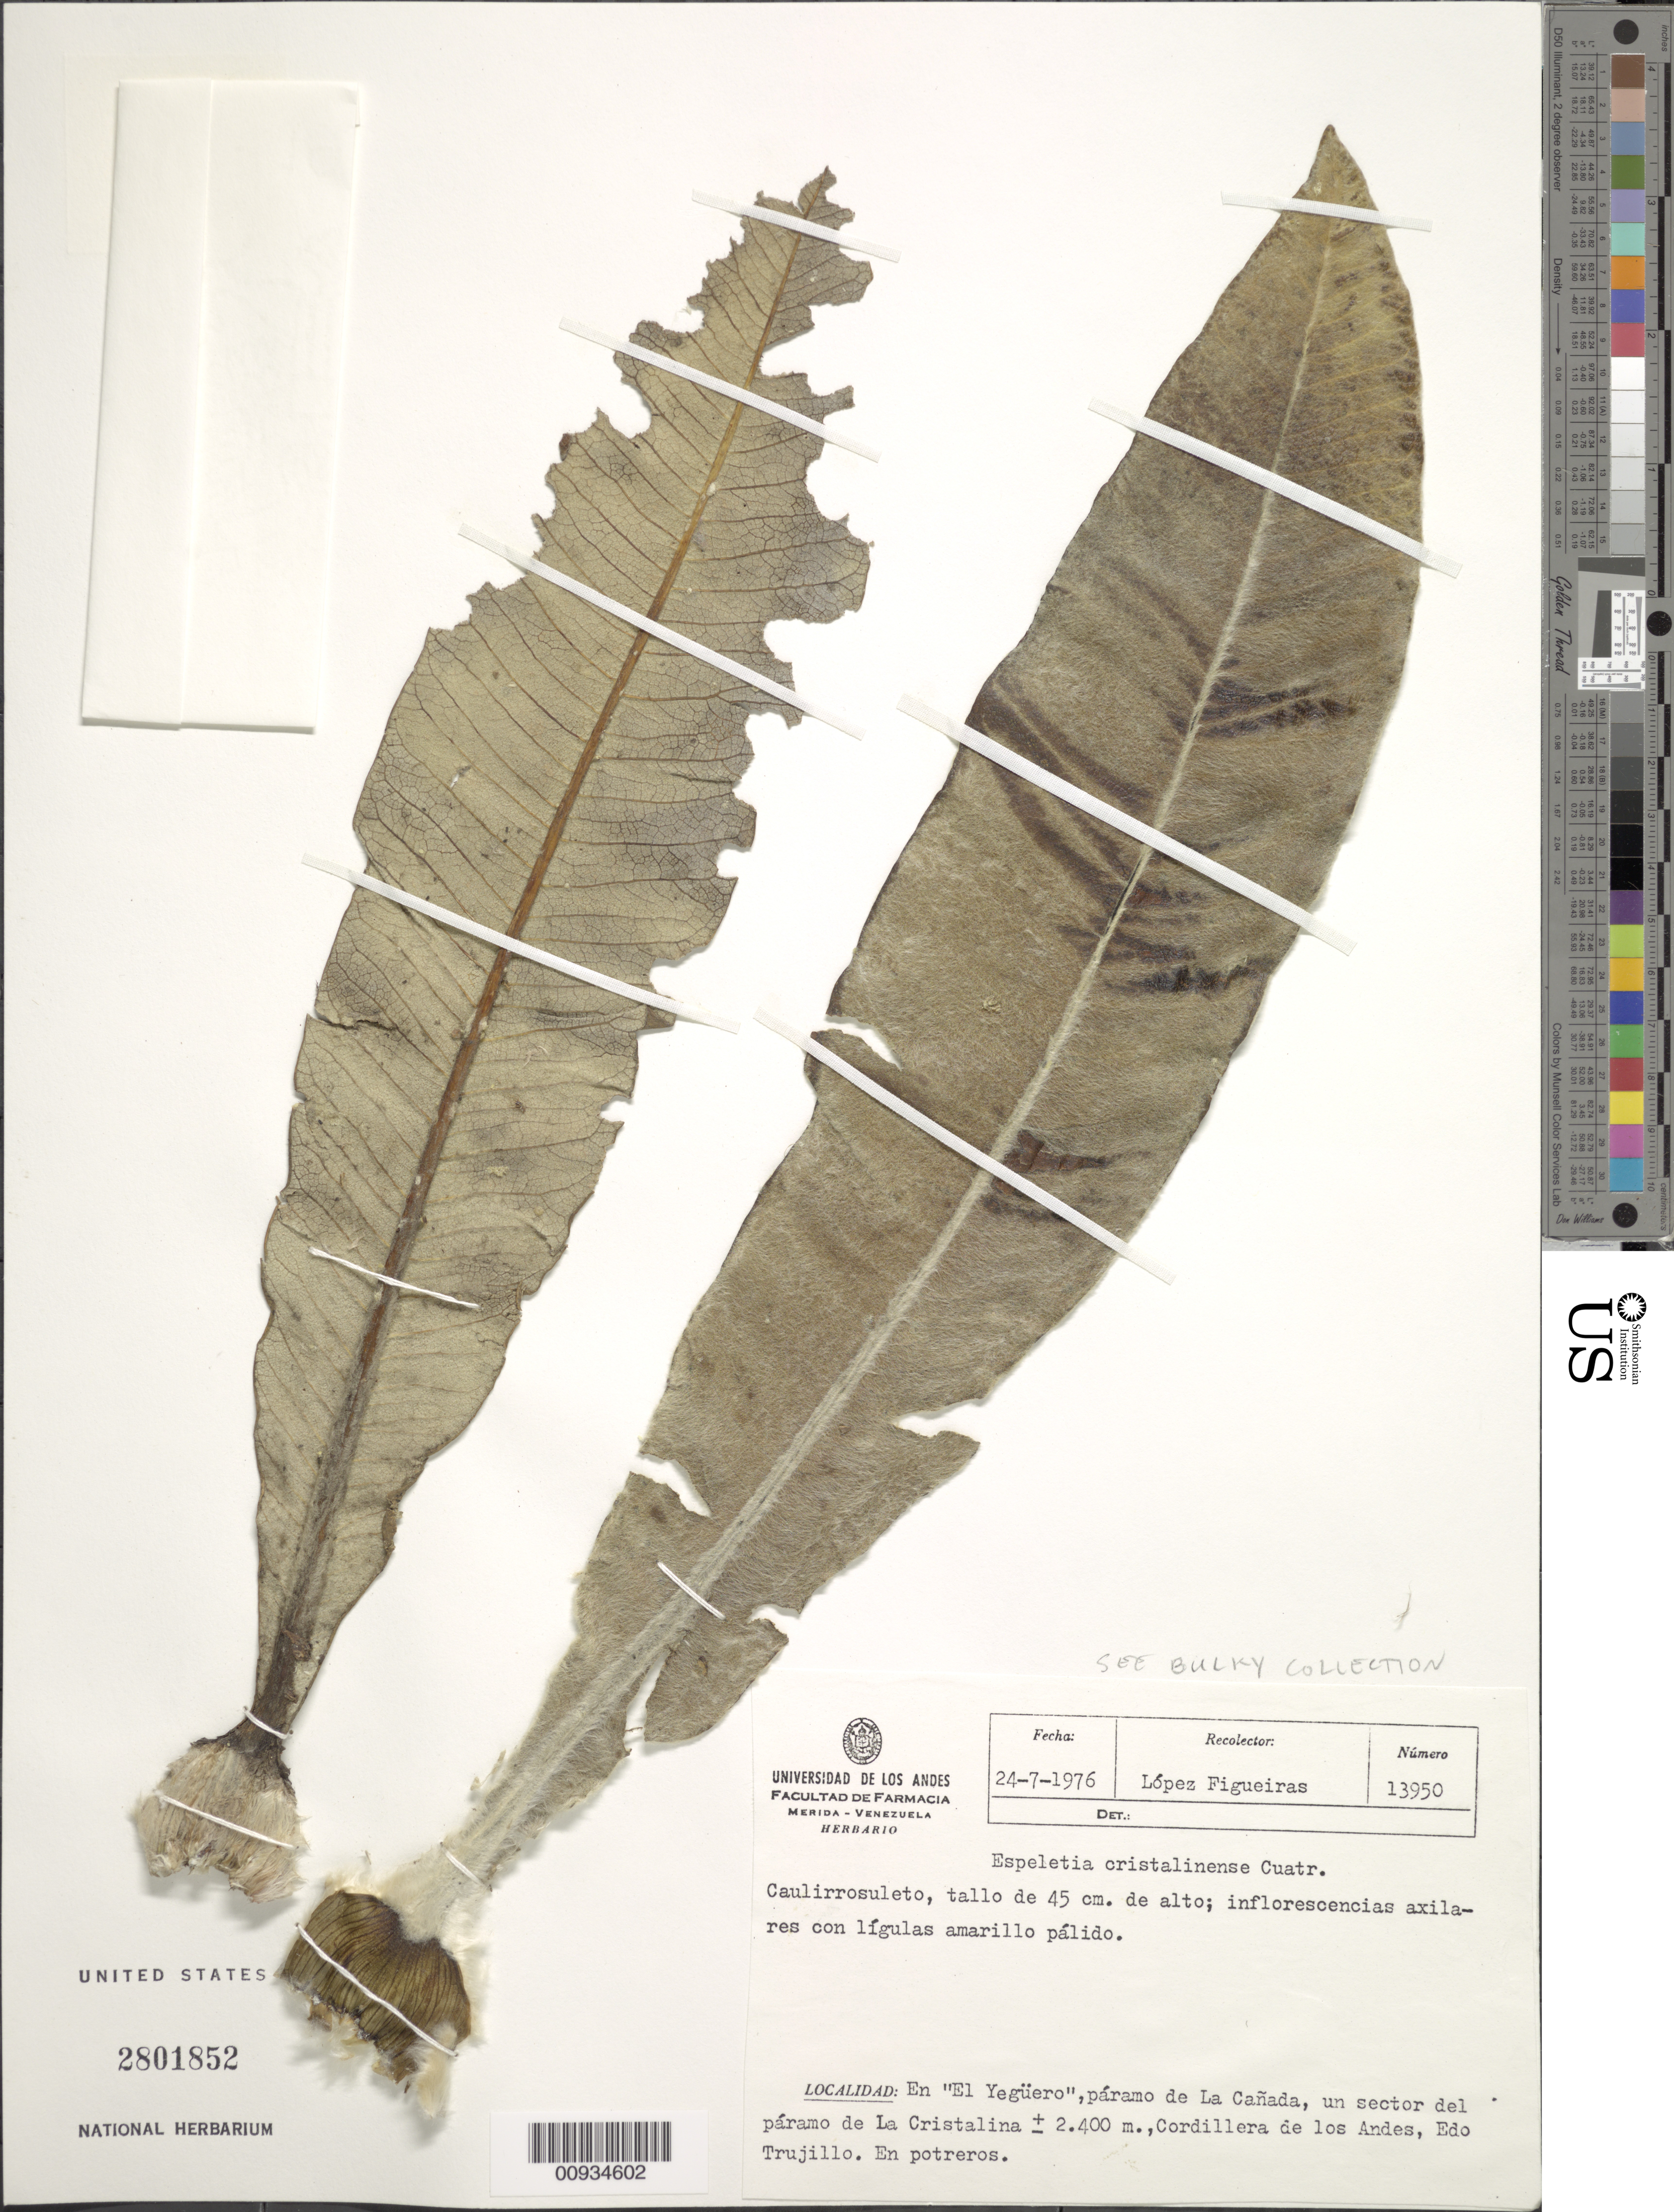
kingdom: Plantae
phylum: Tracheophyta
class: Magnoliopsida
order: Asterales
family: Asteraceae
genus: Espeletiopsis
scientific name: Espeletiopsis cristalinensis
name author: (Cuatrec.) Cuatrec.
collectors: M. López Figueiras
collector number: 13950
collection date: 1976-07-24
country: Venezuela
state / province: Trujillo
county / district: Boconó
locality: Páramo de la Cañada. En "El Yegüero", un sector del páramo de La Cristalina, Cordillera de los Andes.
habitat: En potreros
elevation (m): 2400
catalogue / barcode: US 2801852